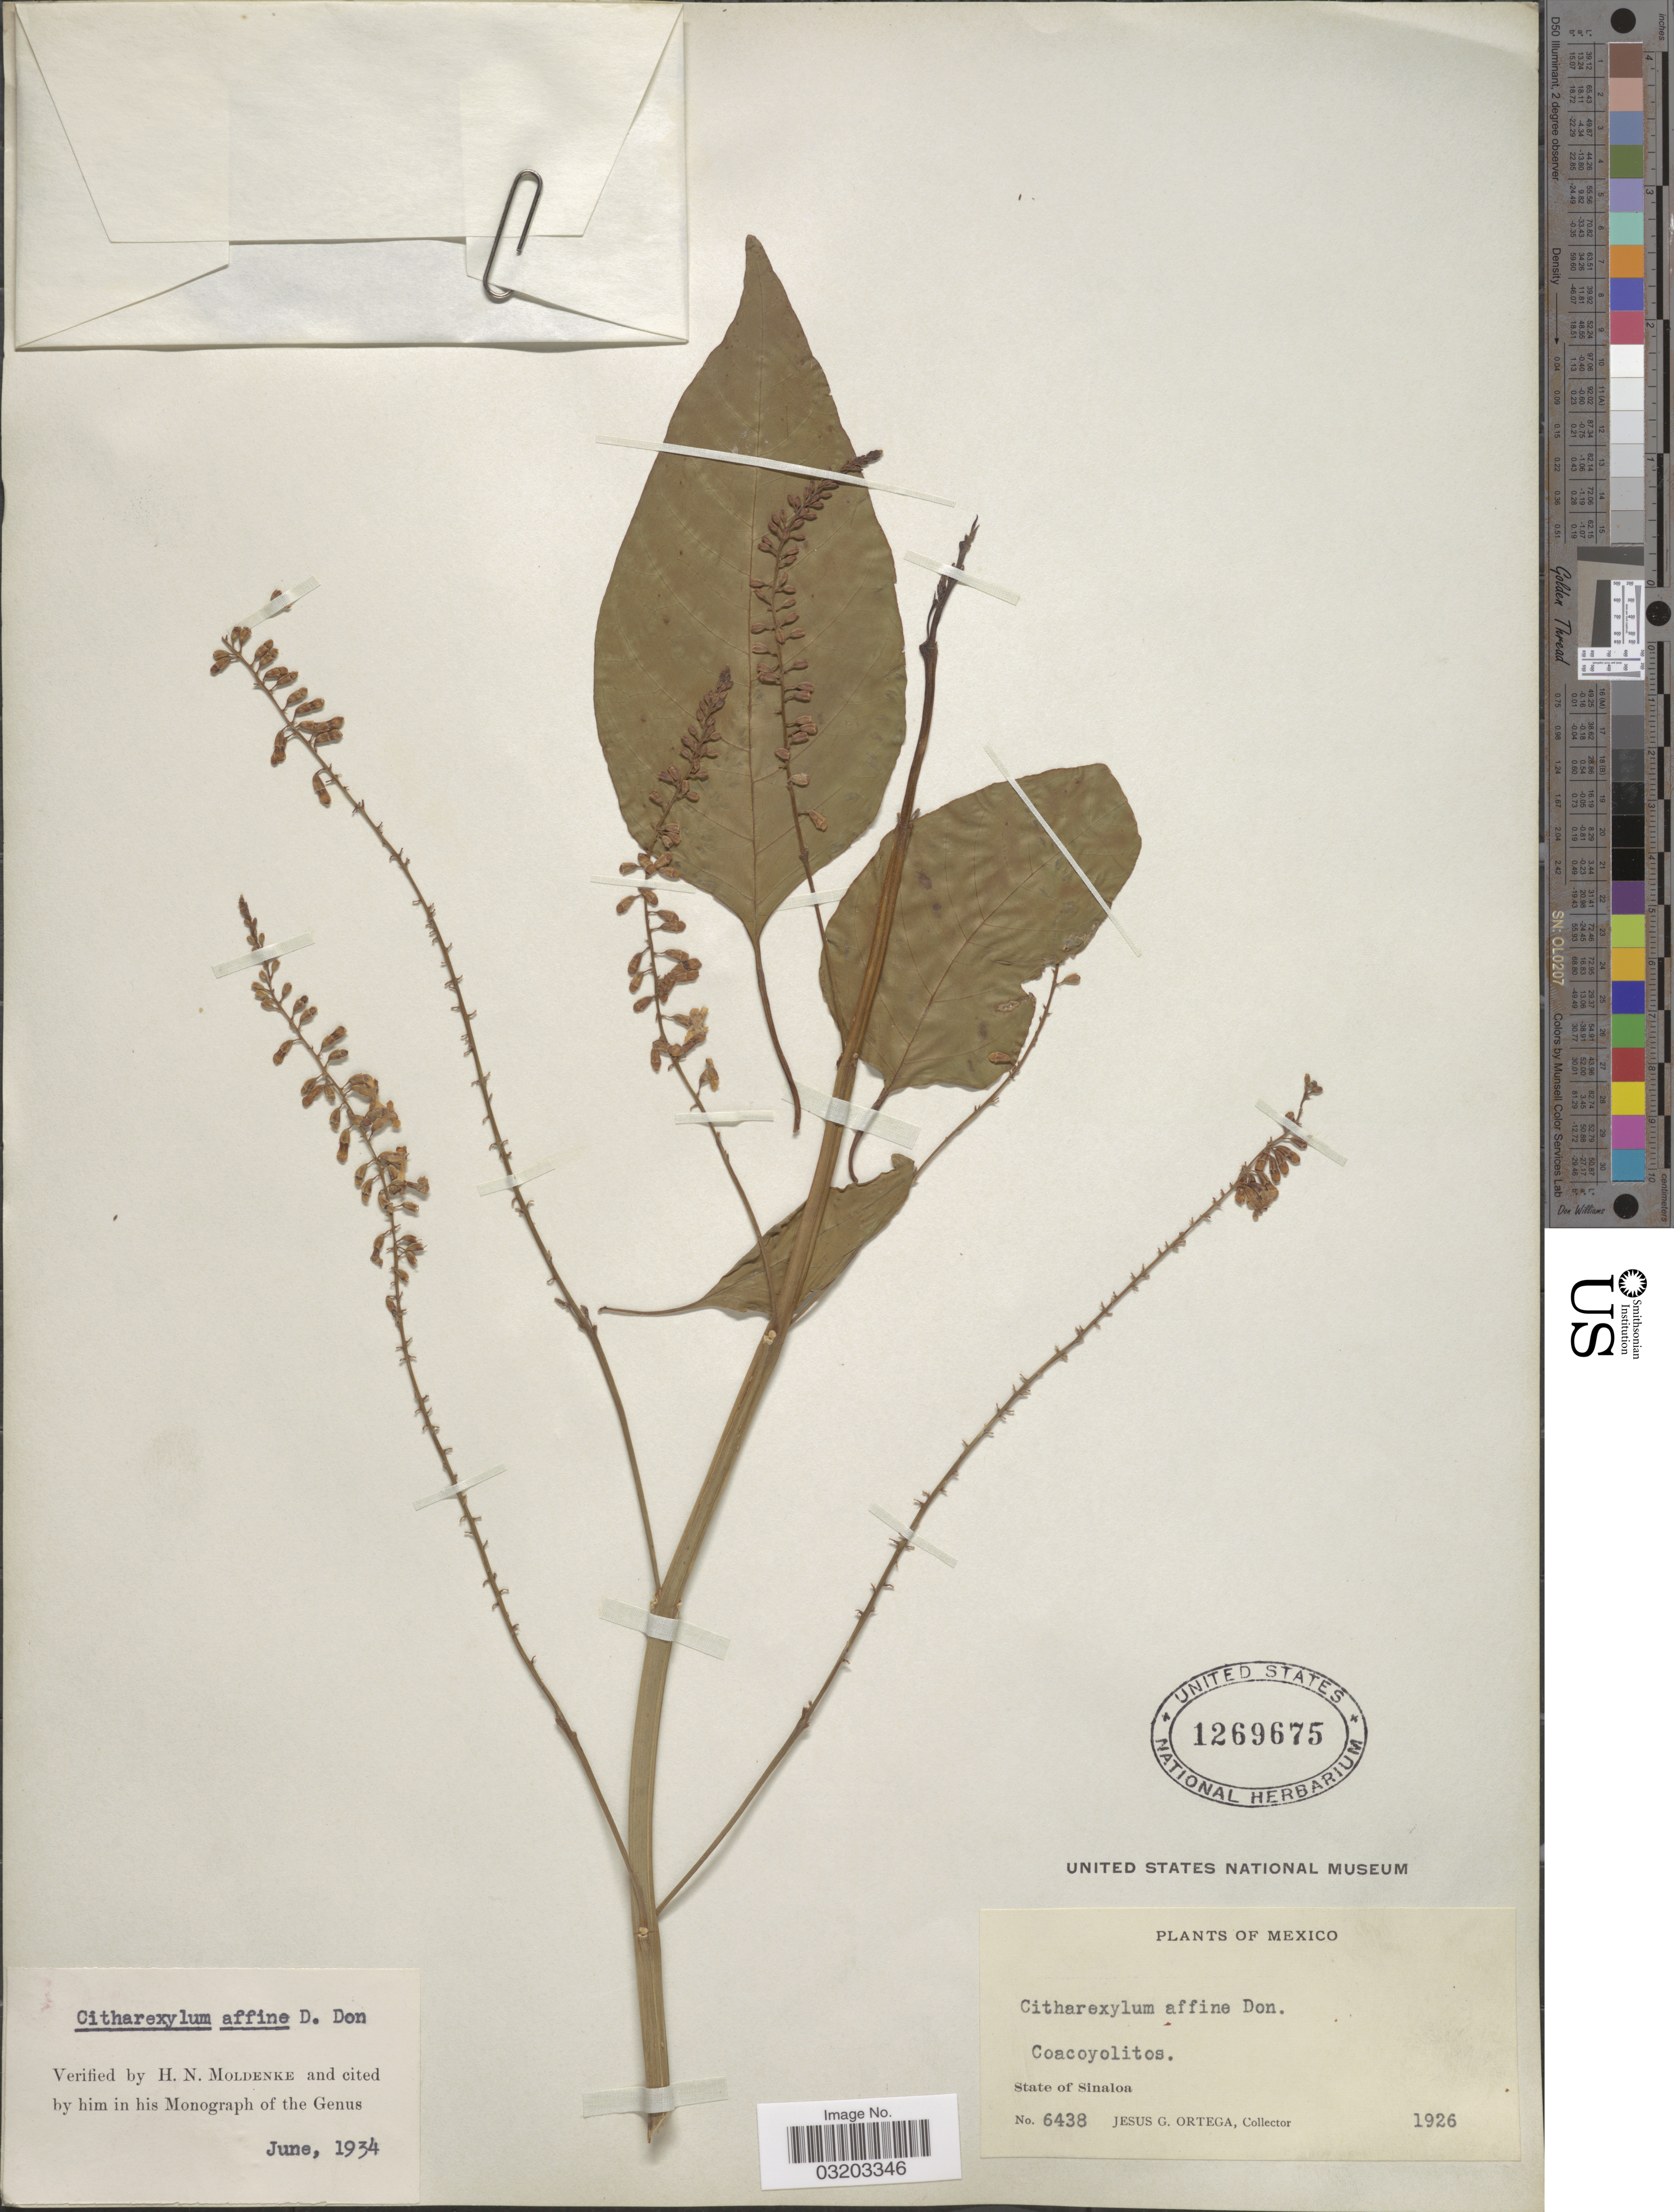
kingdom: Plantae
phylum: Tracheophyta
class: Magnoliopsida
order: Lamiales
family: Verbenaceae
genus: Citharexylum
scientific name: Citharexylum affine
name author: D. Don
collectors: J. Ortega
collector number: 6438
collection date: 1926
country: Mexico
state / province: Sinaloa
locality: Coacoyolitos.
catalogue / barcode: US 1269675